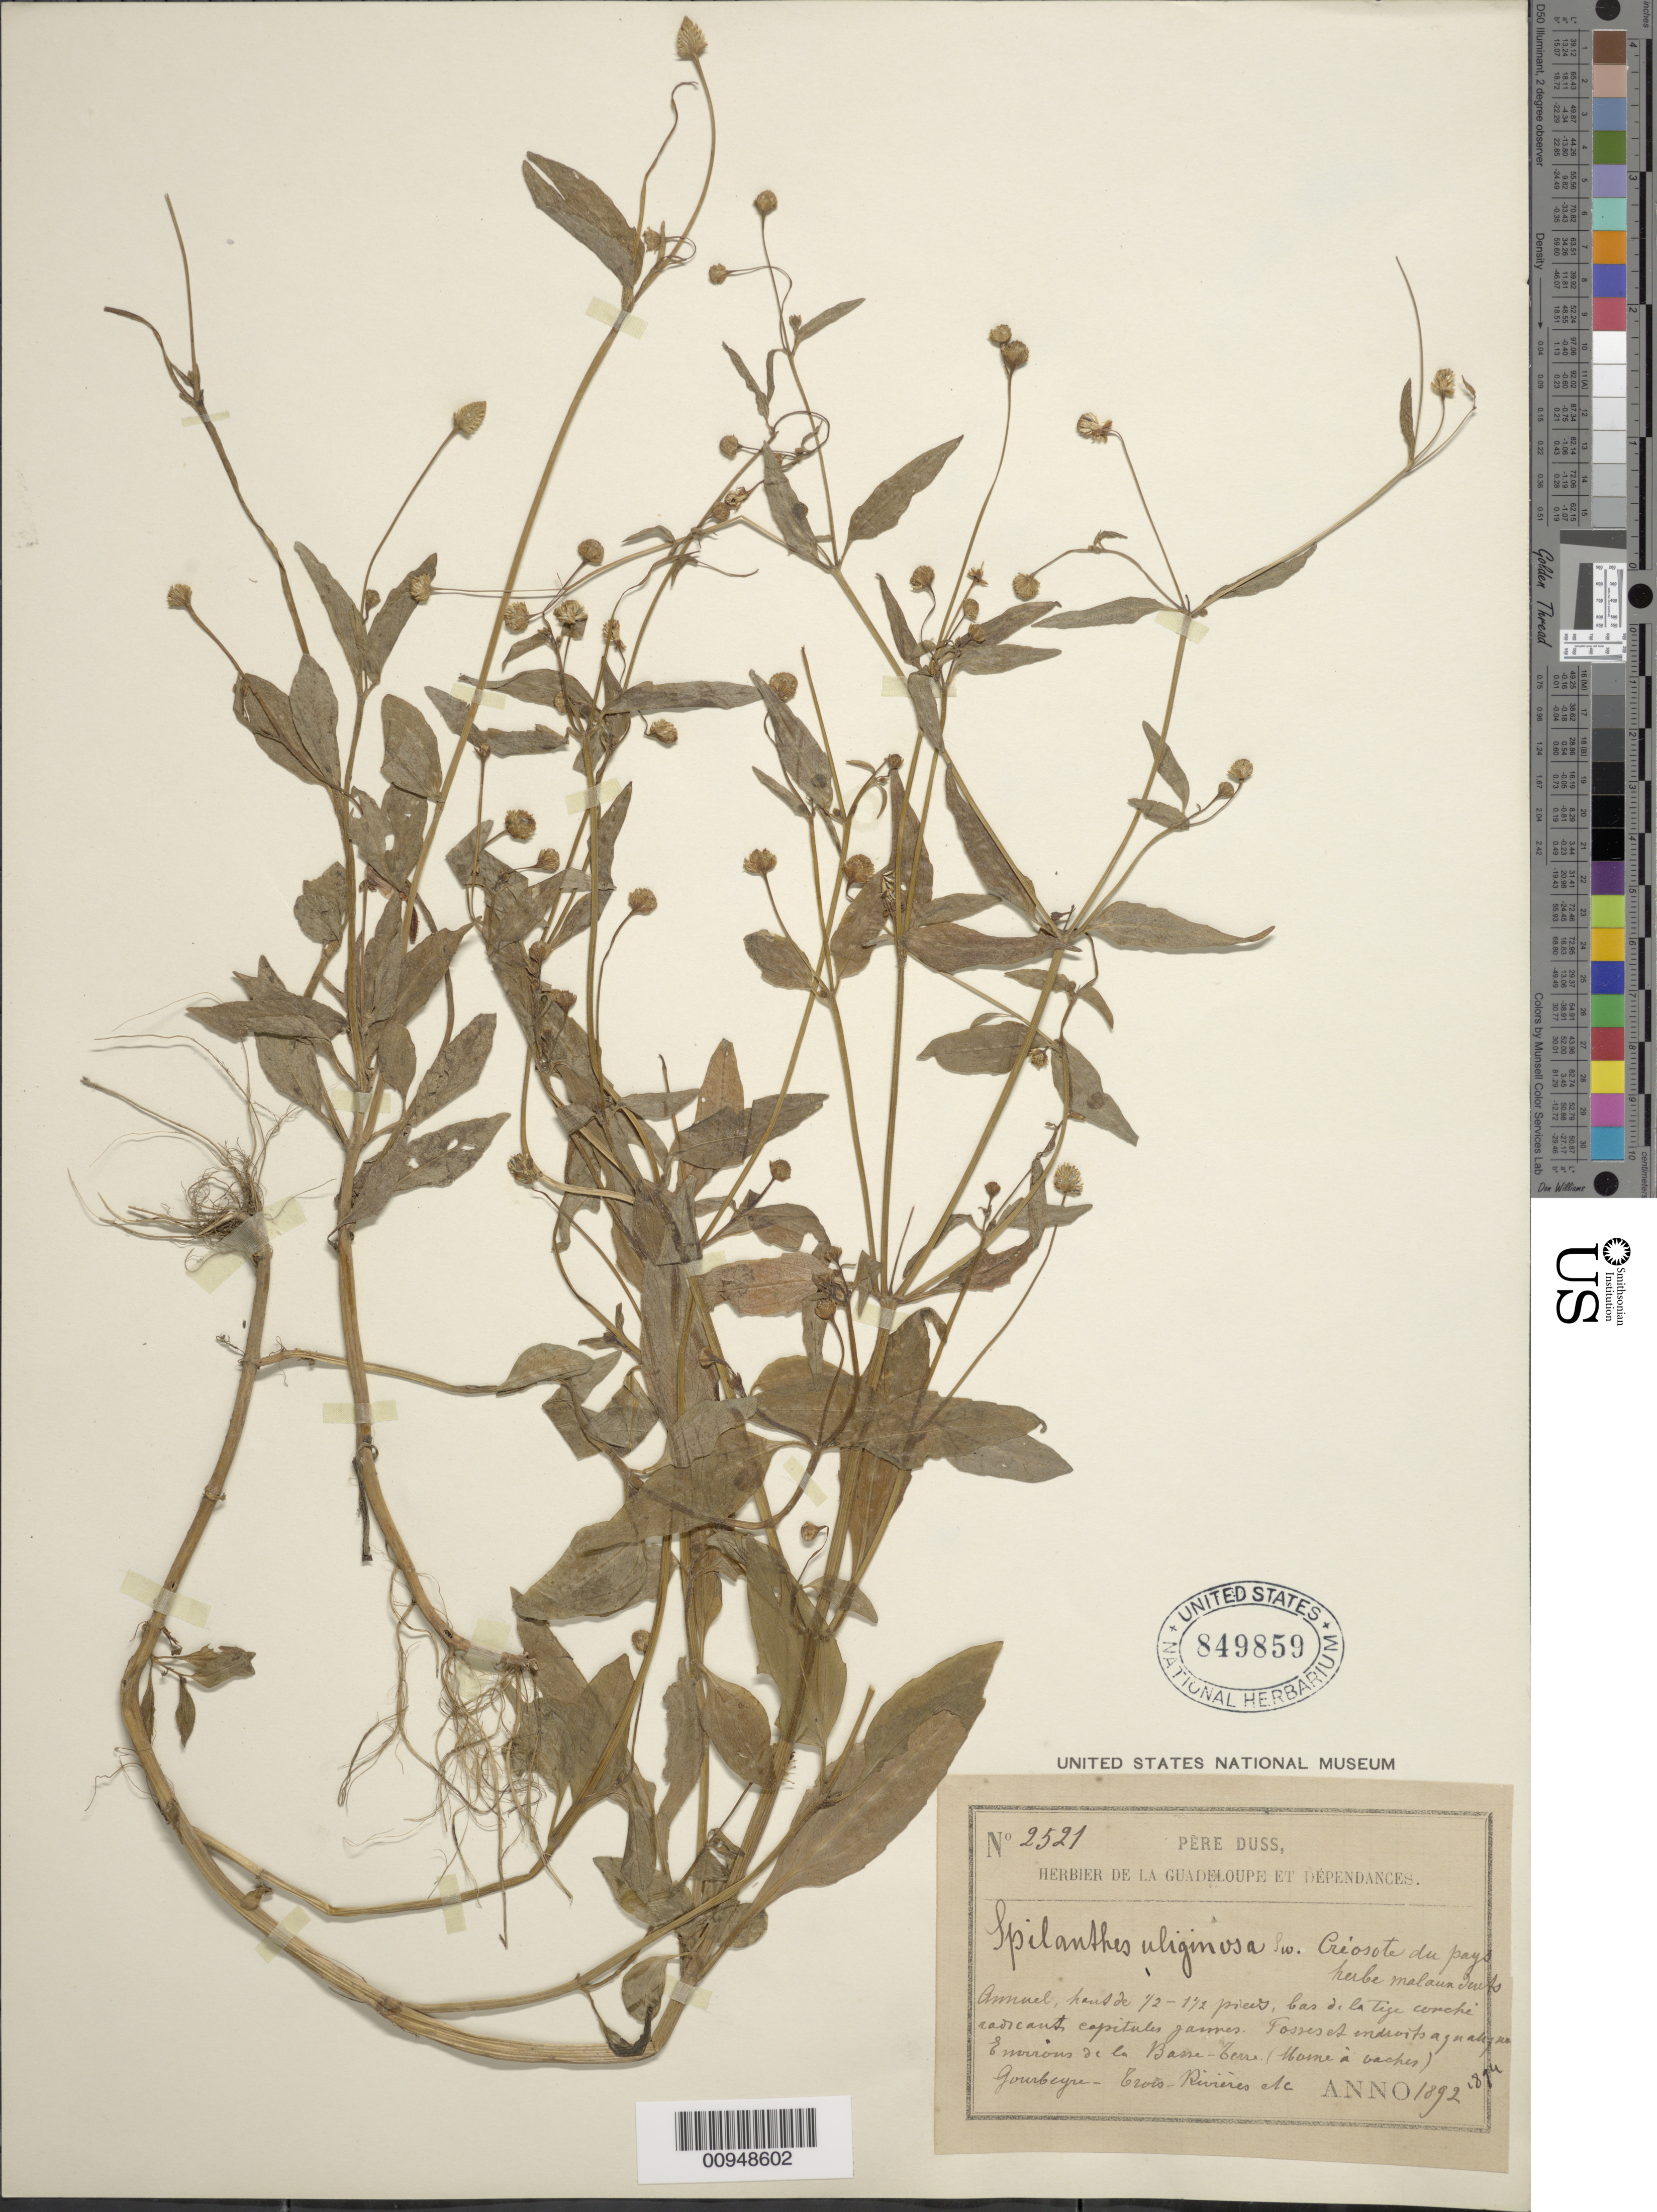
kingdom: Plantae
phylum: Tracheophyta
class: Magnoliopsida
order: Asterales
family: Asteraceae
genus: Acmella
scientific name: Acmella uliginosa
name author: (Sw.) Cass.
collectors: Père Duss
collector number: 2521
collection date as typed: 1892 to -- --- 1894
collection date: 1892/1894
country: Martinique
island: Martinique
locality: Environs de la Basse Terre, Gourbeyre, Trois Rivière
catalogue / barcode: US 849859